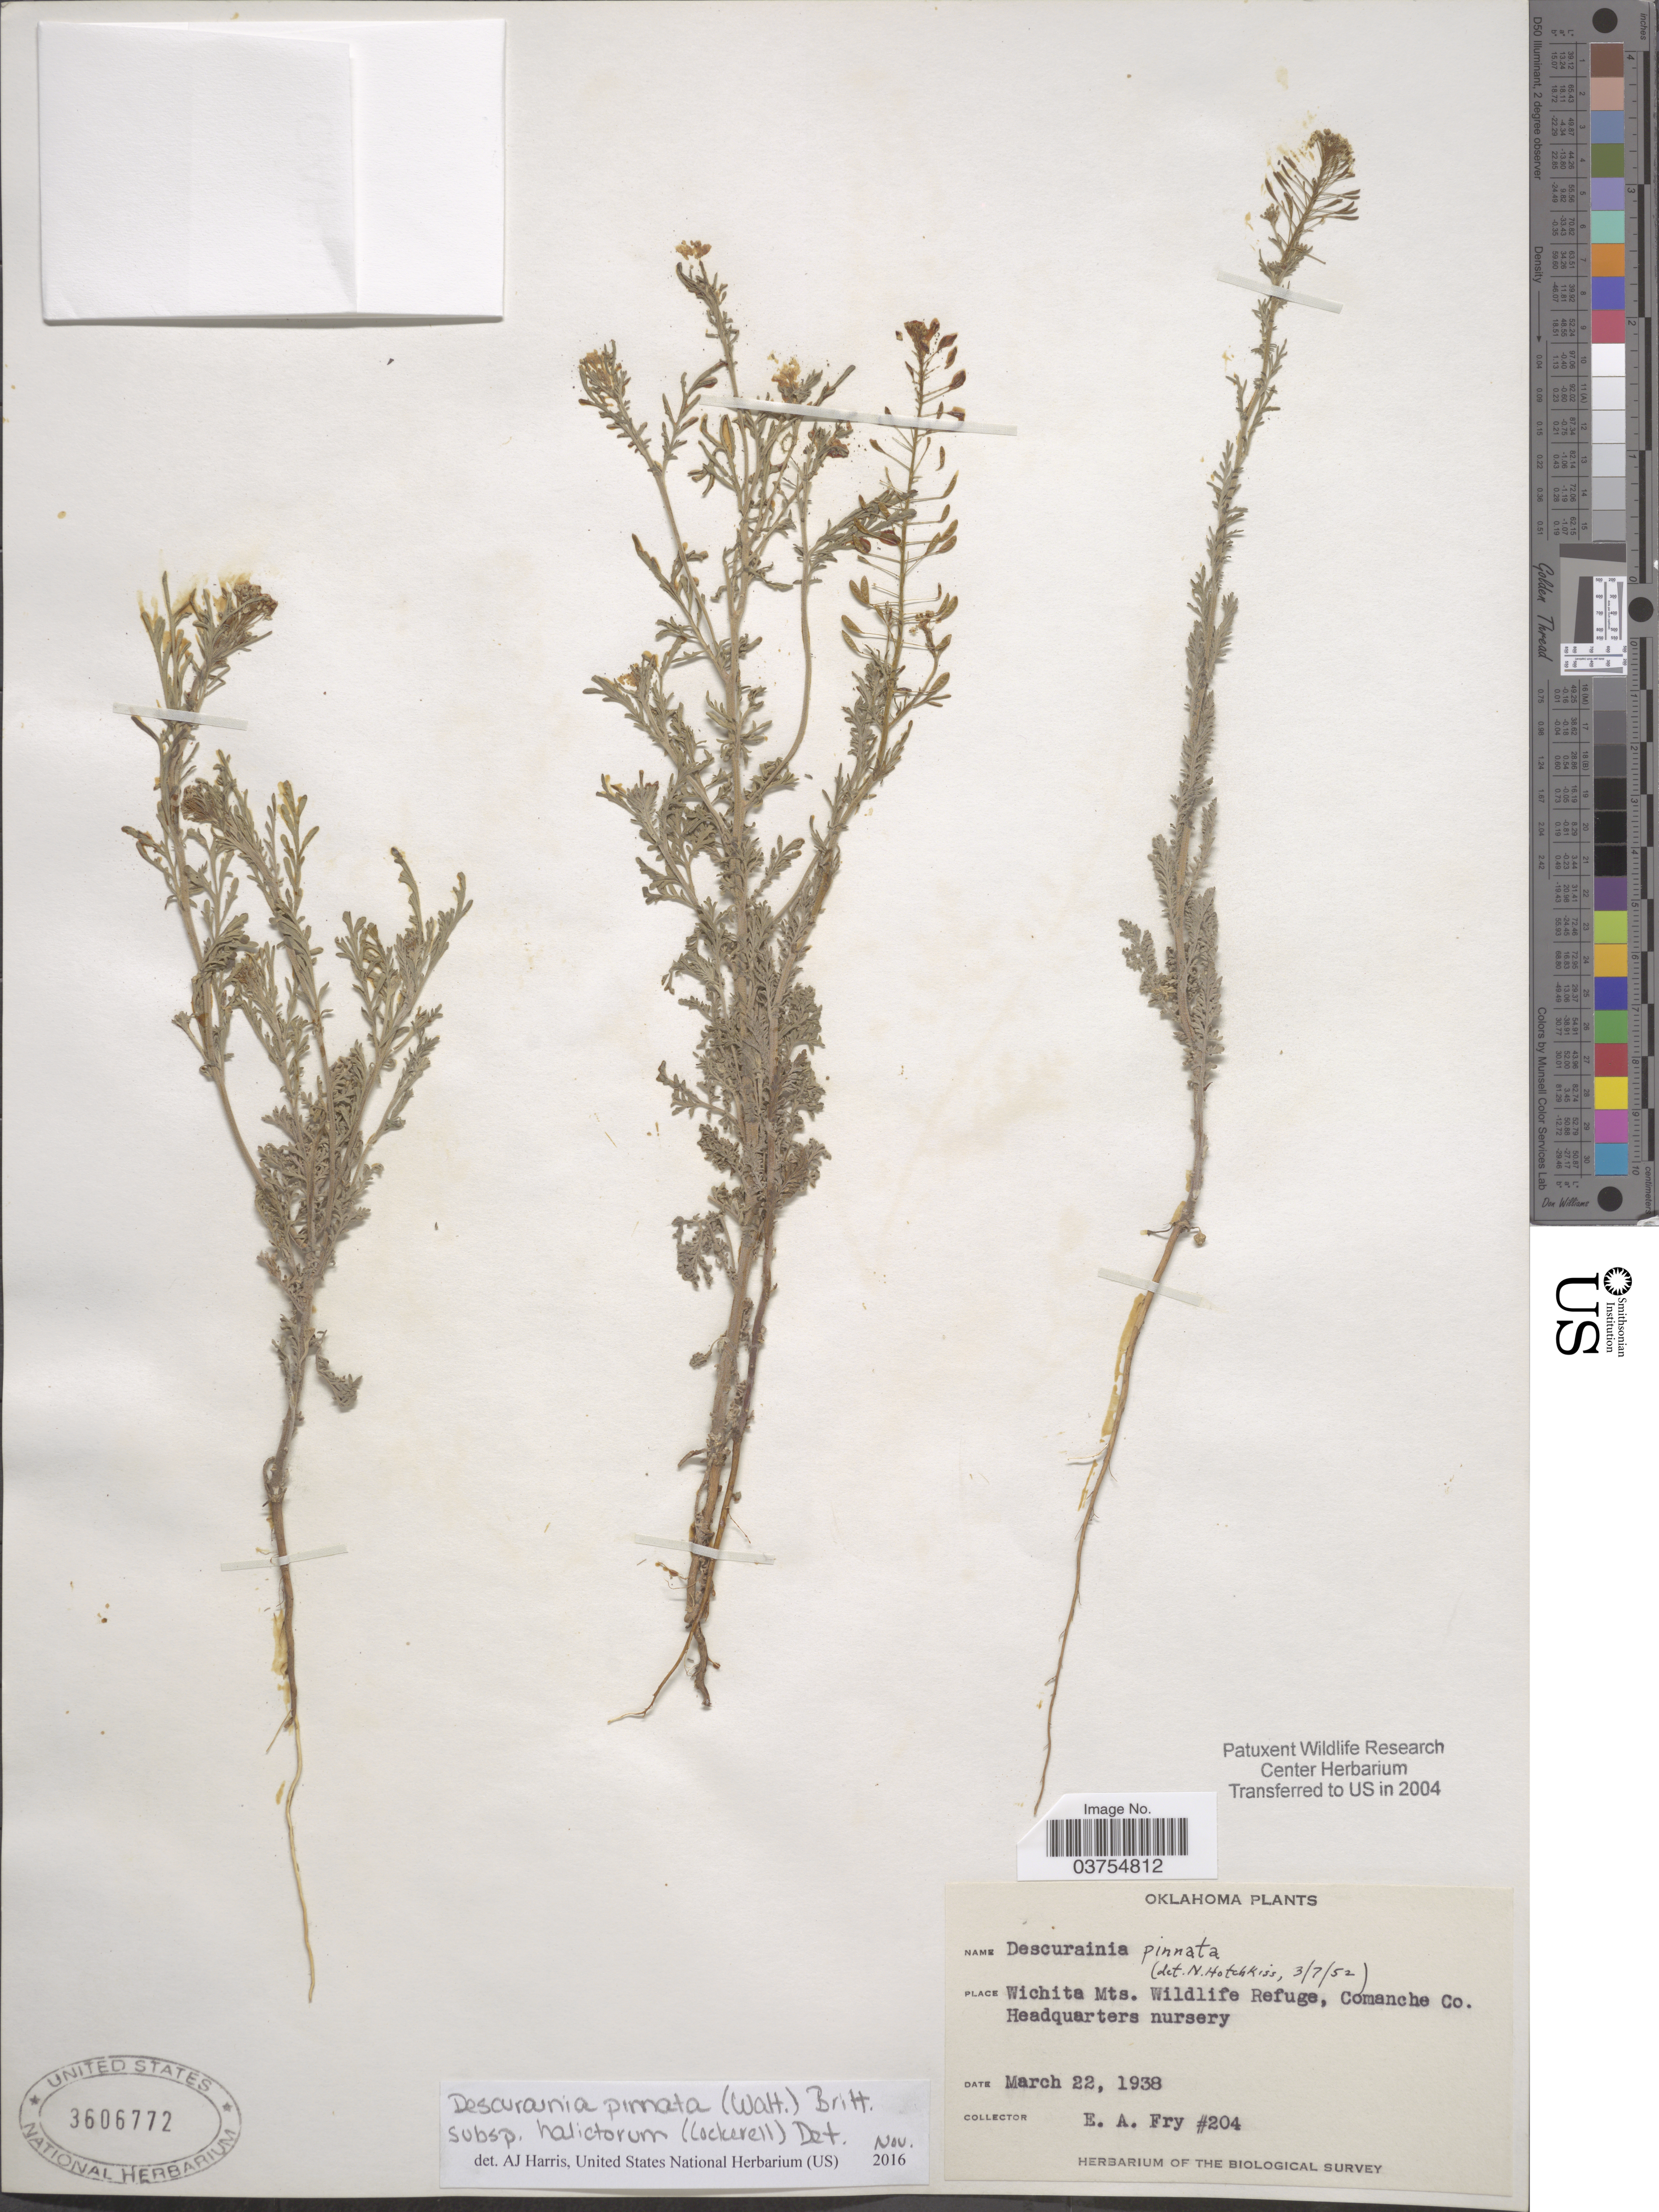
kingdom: Plantae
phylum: Tracheophyta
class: Magnoliopsida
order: Brassicales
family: Brassicaceae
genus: Descurainia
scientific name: Descurainia pinnata subsp. halictorum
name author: (Cockerell) Detling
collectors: E. Fry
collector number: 204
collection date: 1938-03-22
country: United States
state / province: Oklahoma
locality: Wichita Mts. Wildlife Refuge, Comanche Co. Headquarters nursery.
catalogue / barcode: US 3606772